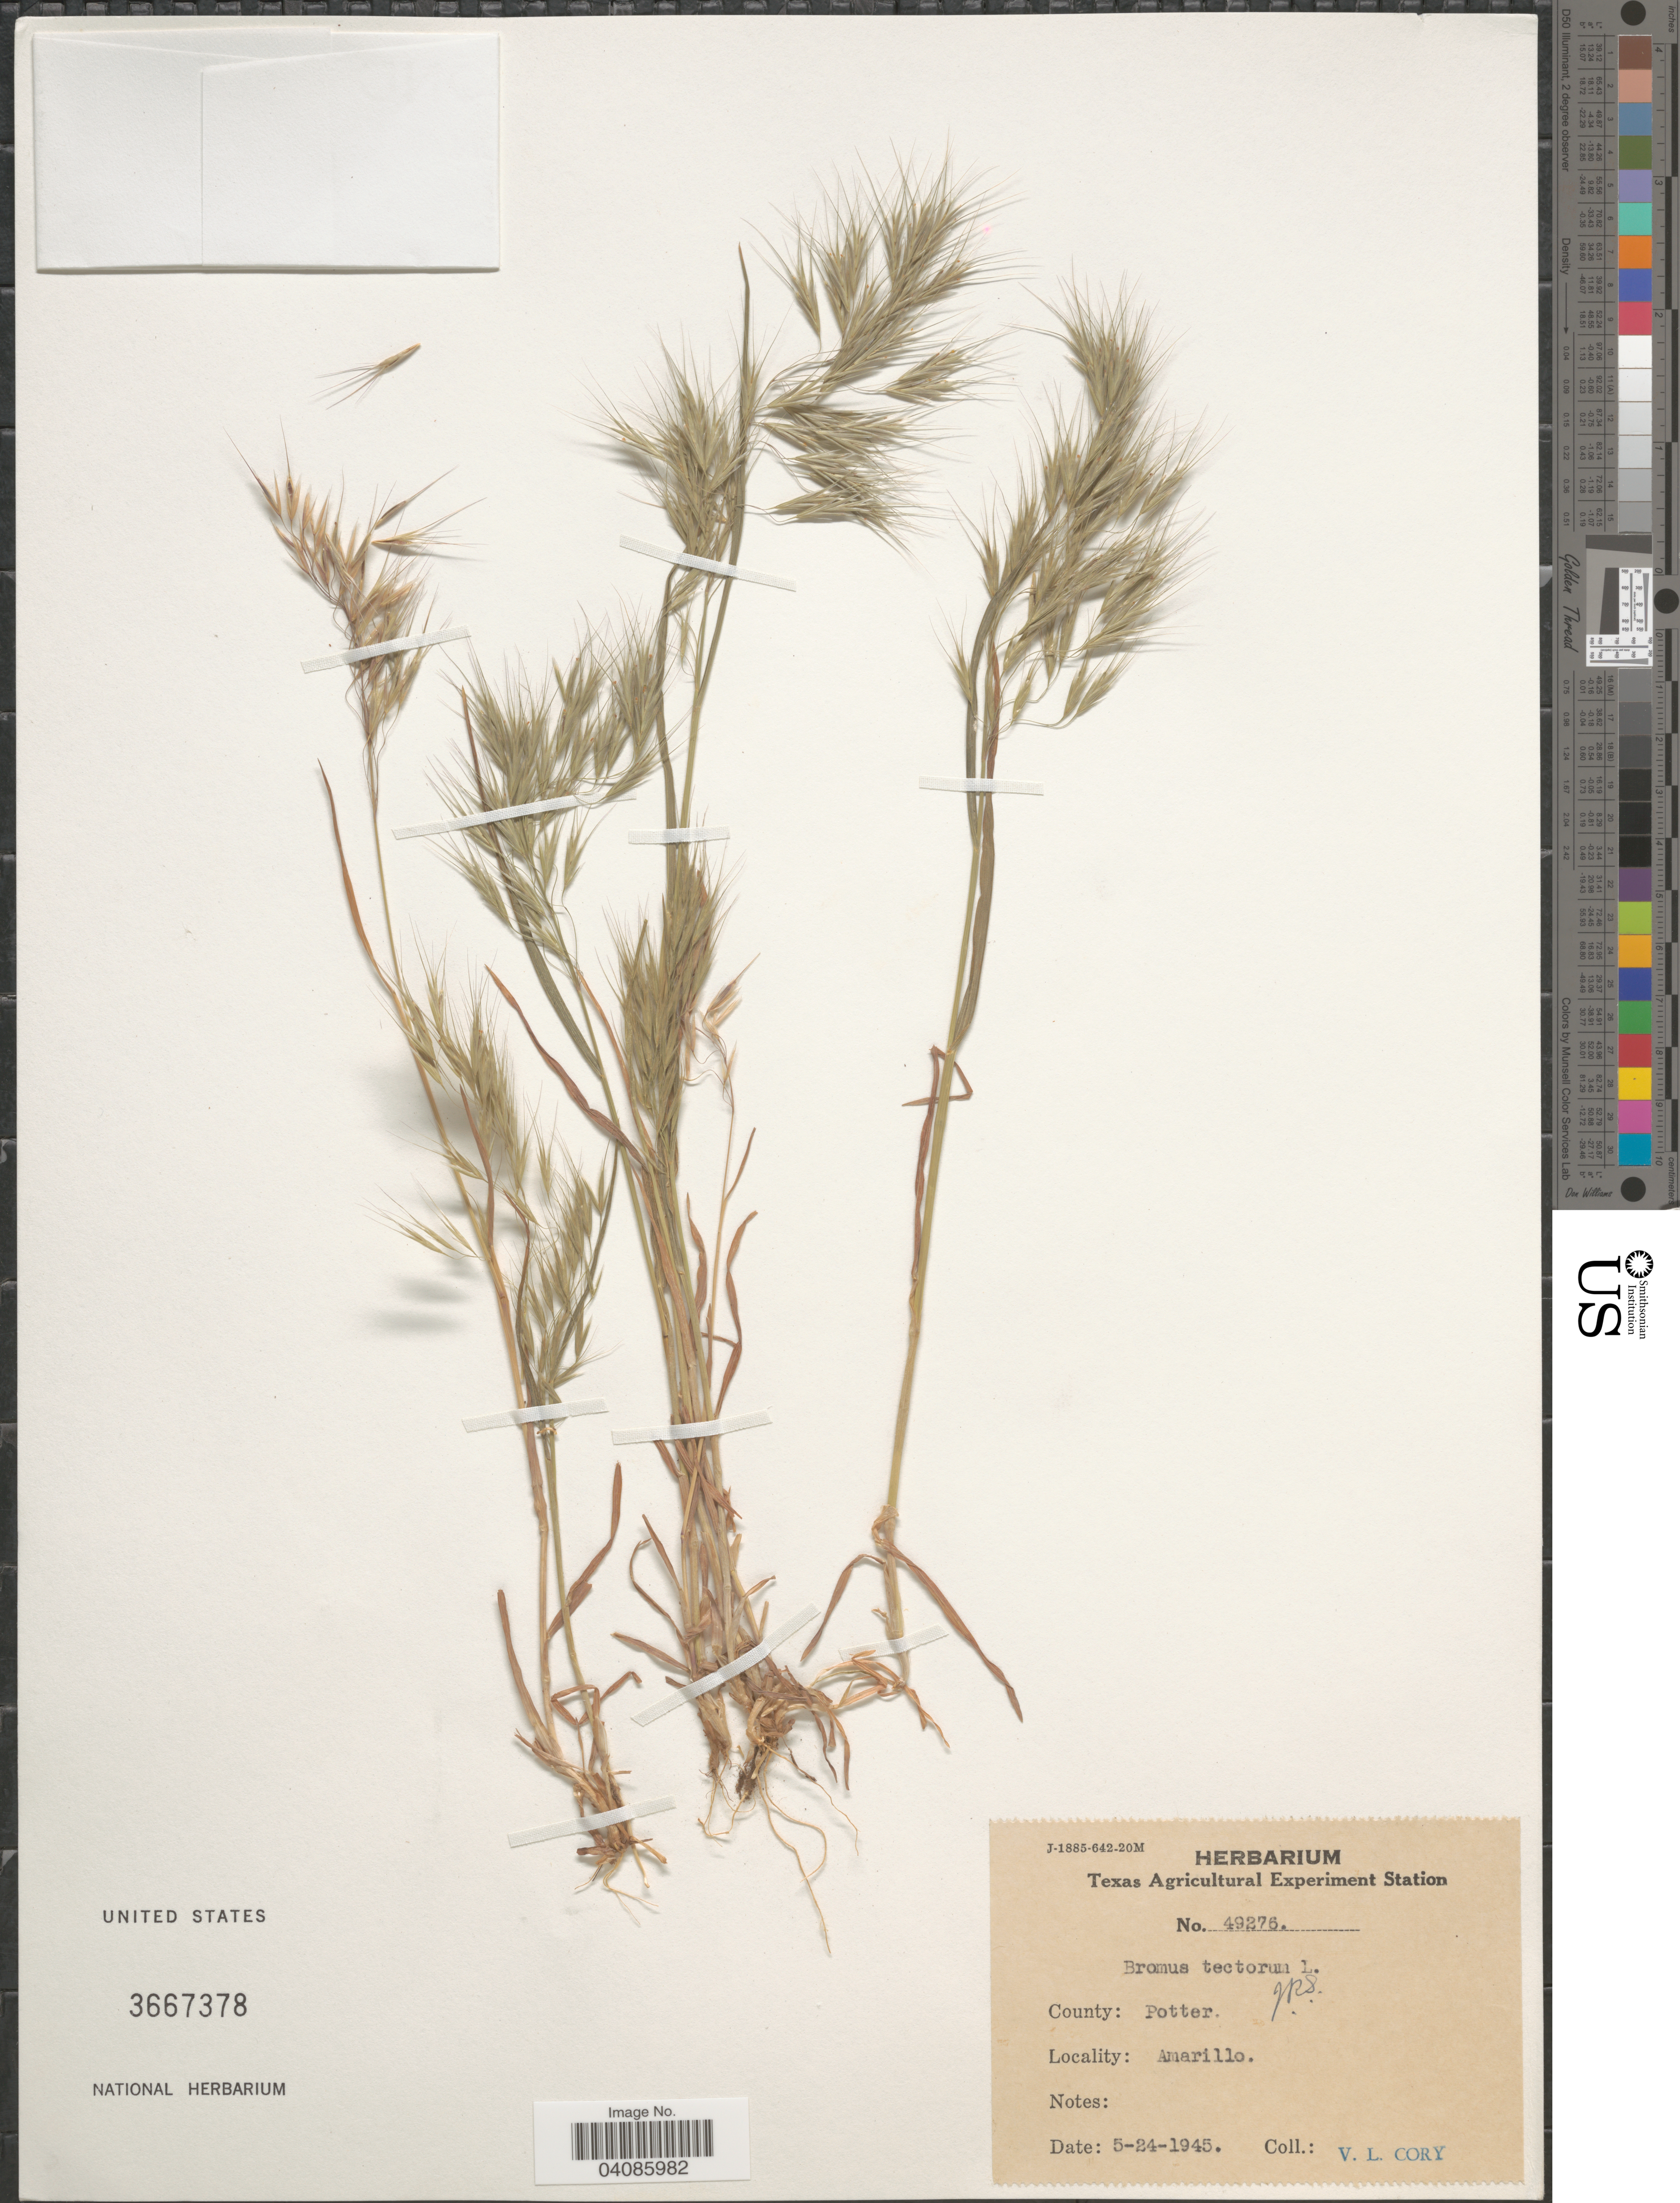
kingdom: Plantae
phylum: Tracheophyta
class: Liliopsida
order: Poales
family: Poaceae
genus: Bromus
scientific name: Bromus tectorum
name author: L.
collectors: V. Cory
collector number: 49276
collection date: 1945-05-24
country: United States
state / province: Texas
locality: County: Potter. Amarillo.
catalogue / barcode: US 3667378